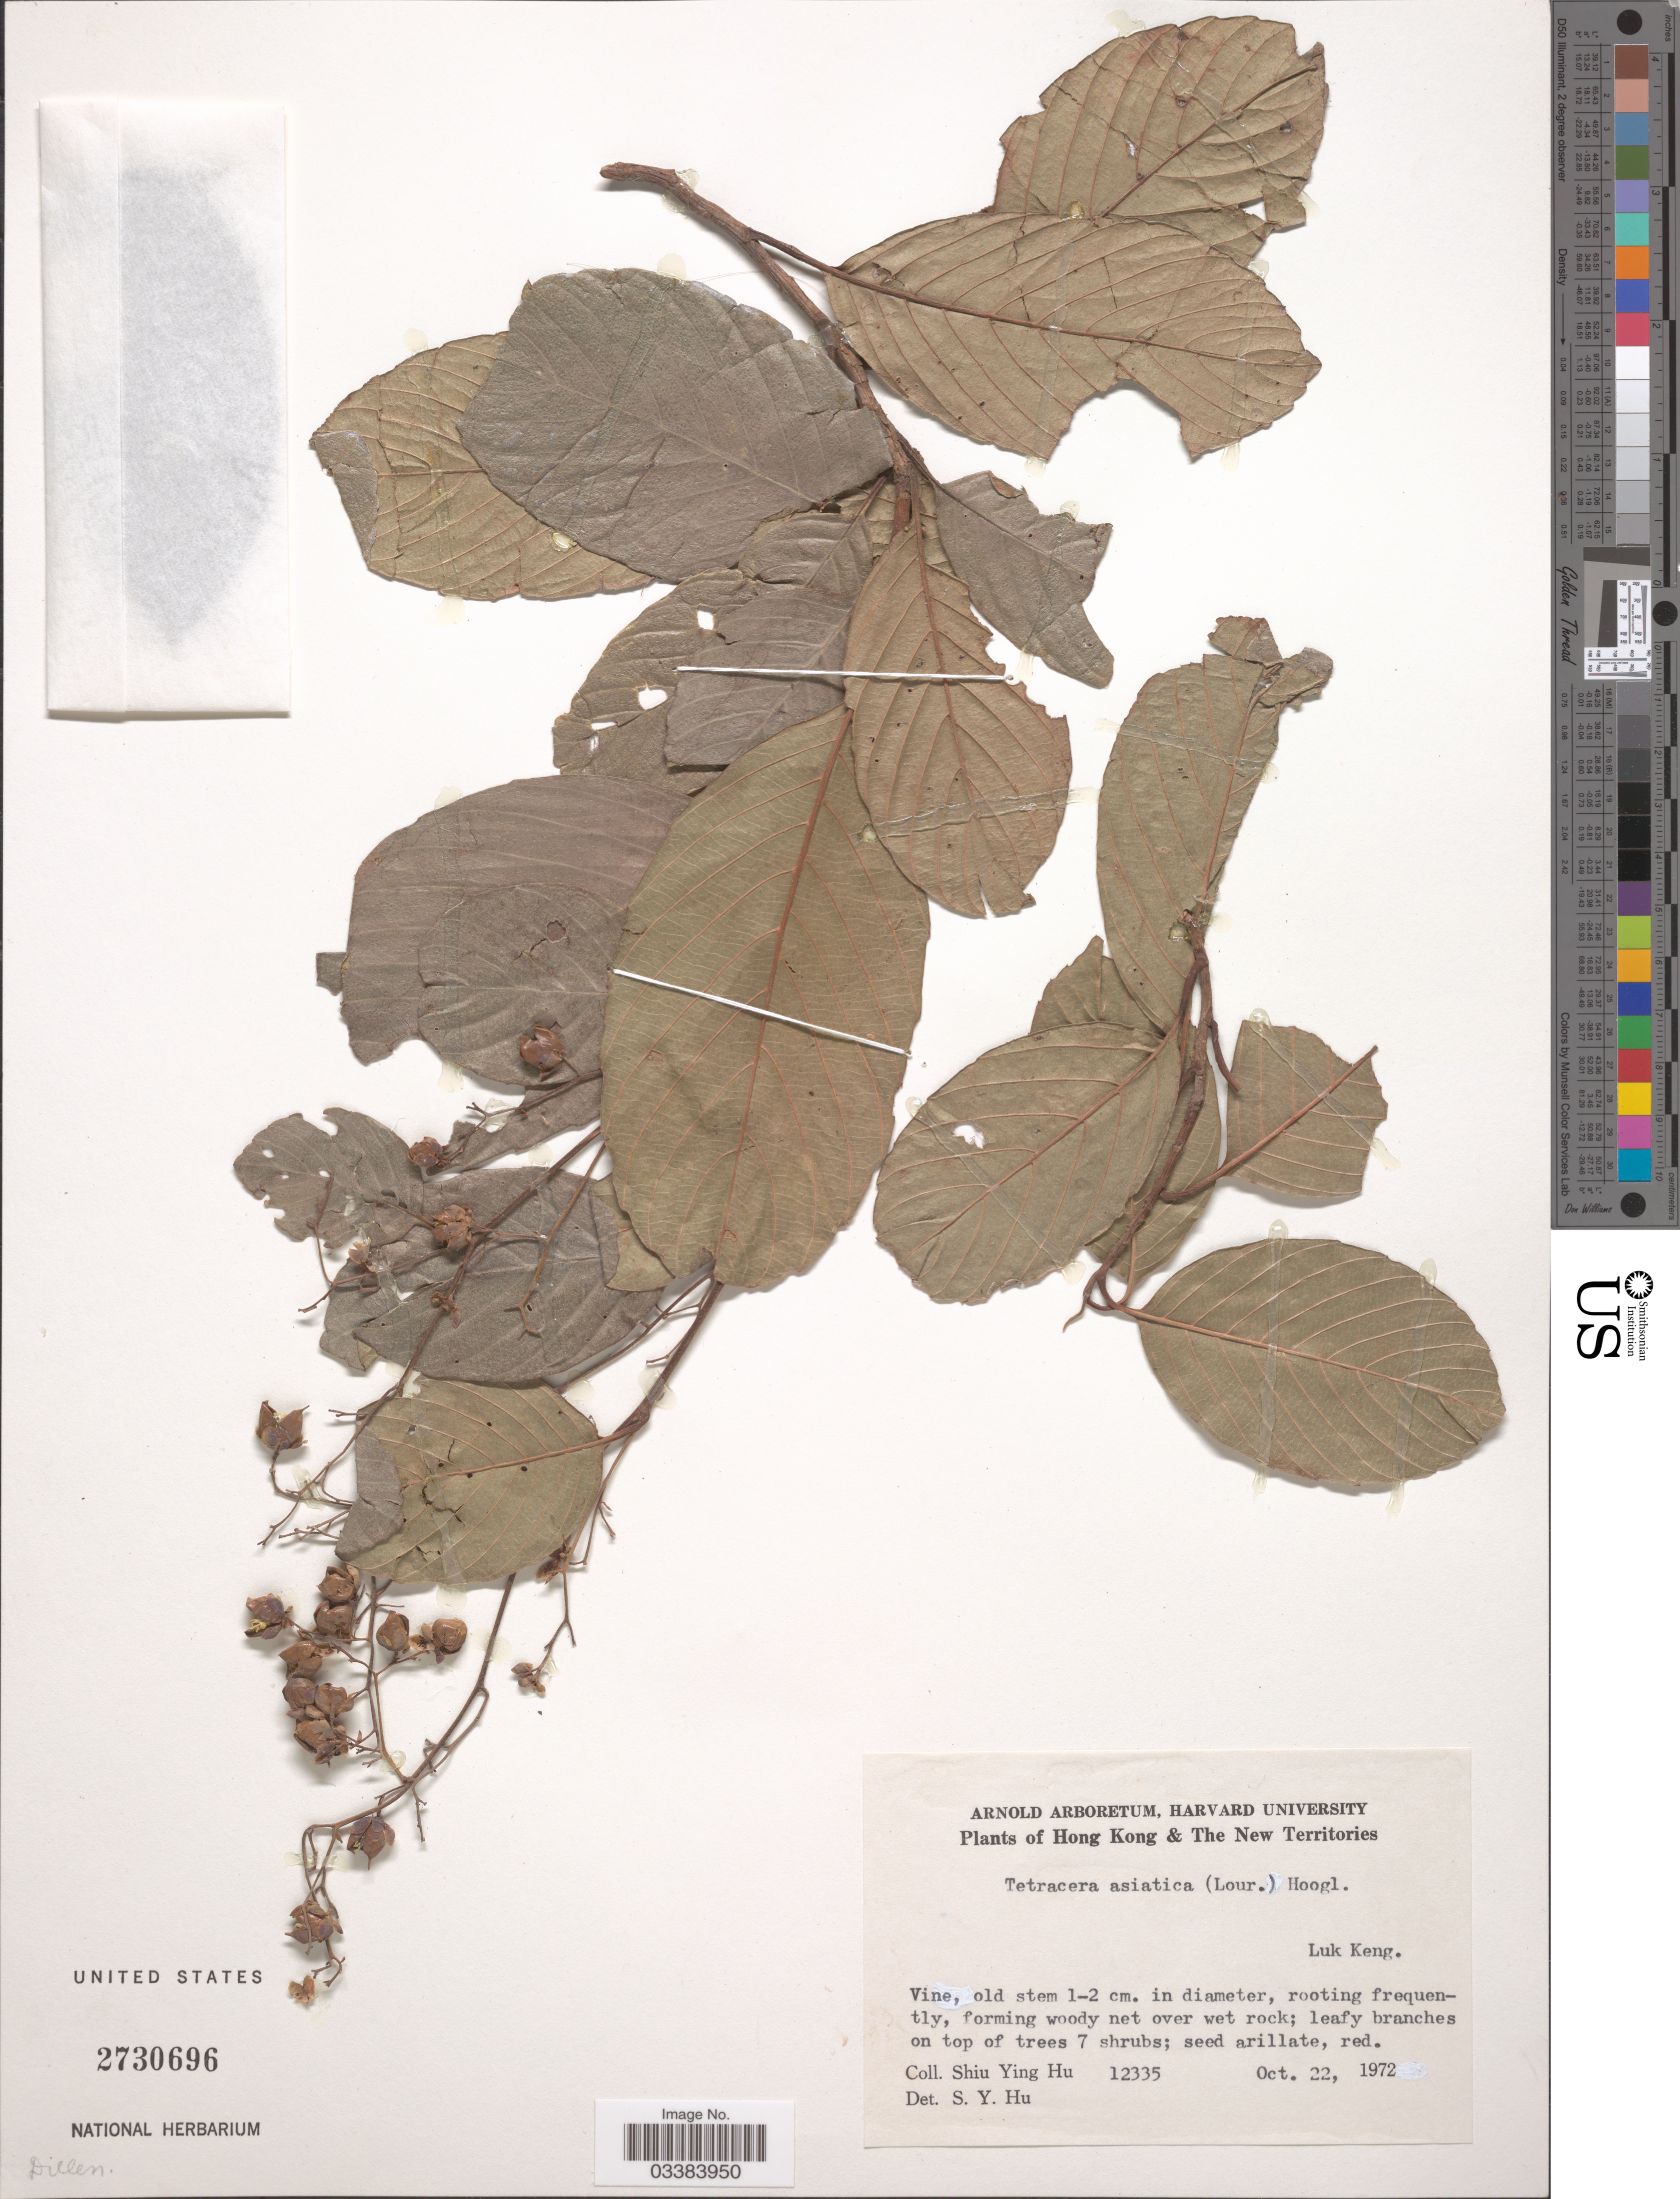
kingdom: Plantae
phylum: Tracheophyta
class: Magnoliopsida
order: Dilleniales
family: Dilleniaceae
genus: Tetracera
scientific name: Tetracera asiatica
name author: (Lour.) Hoogland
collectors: S. Y. Hu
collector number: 12335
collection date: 1972-10-22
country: China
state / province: Hong Kong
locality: The New Territories. Luk Keng.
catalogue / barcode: US 2730696